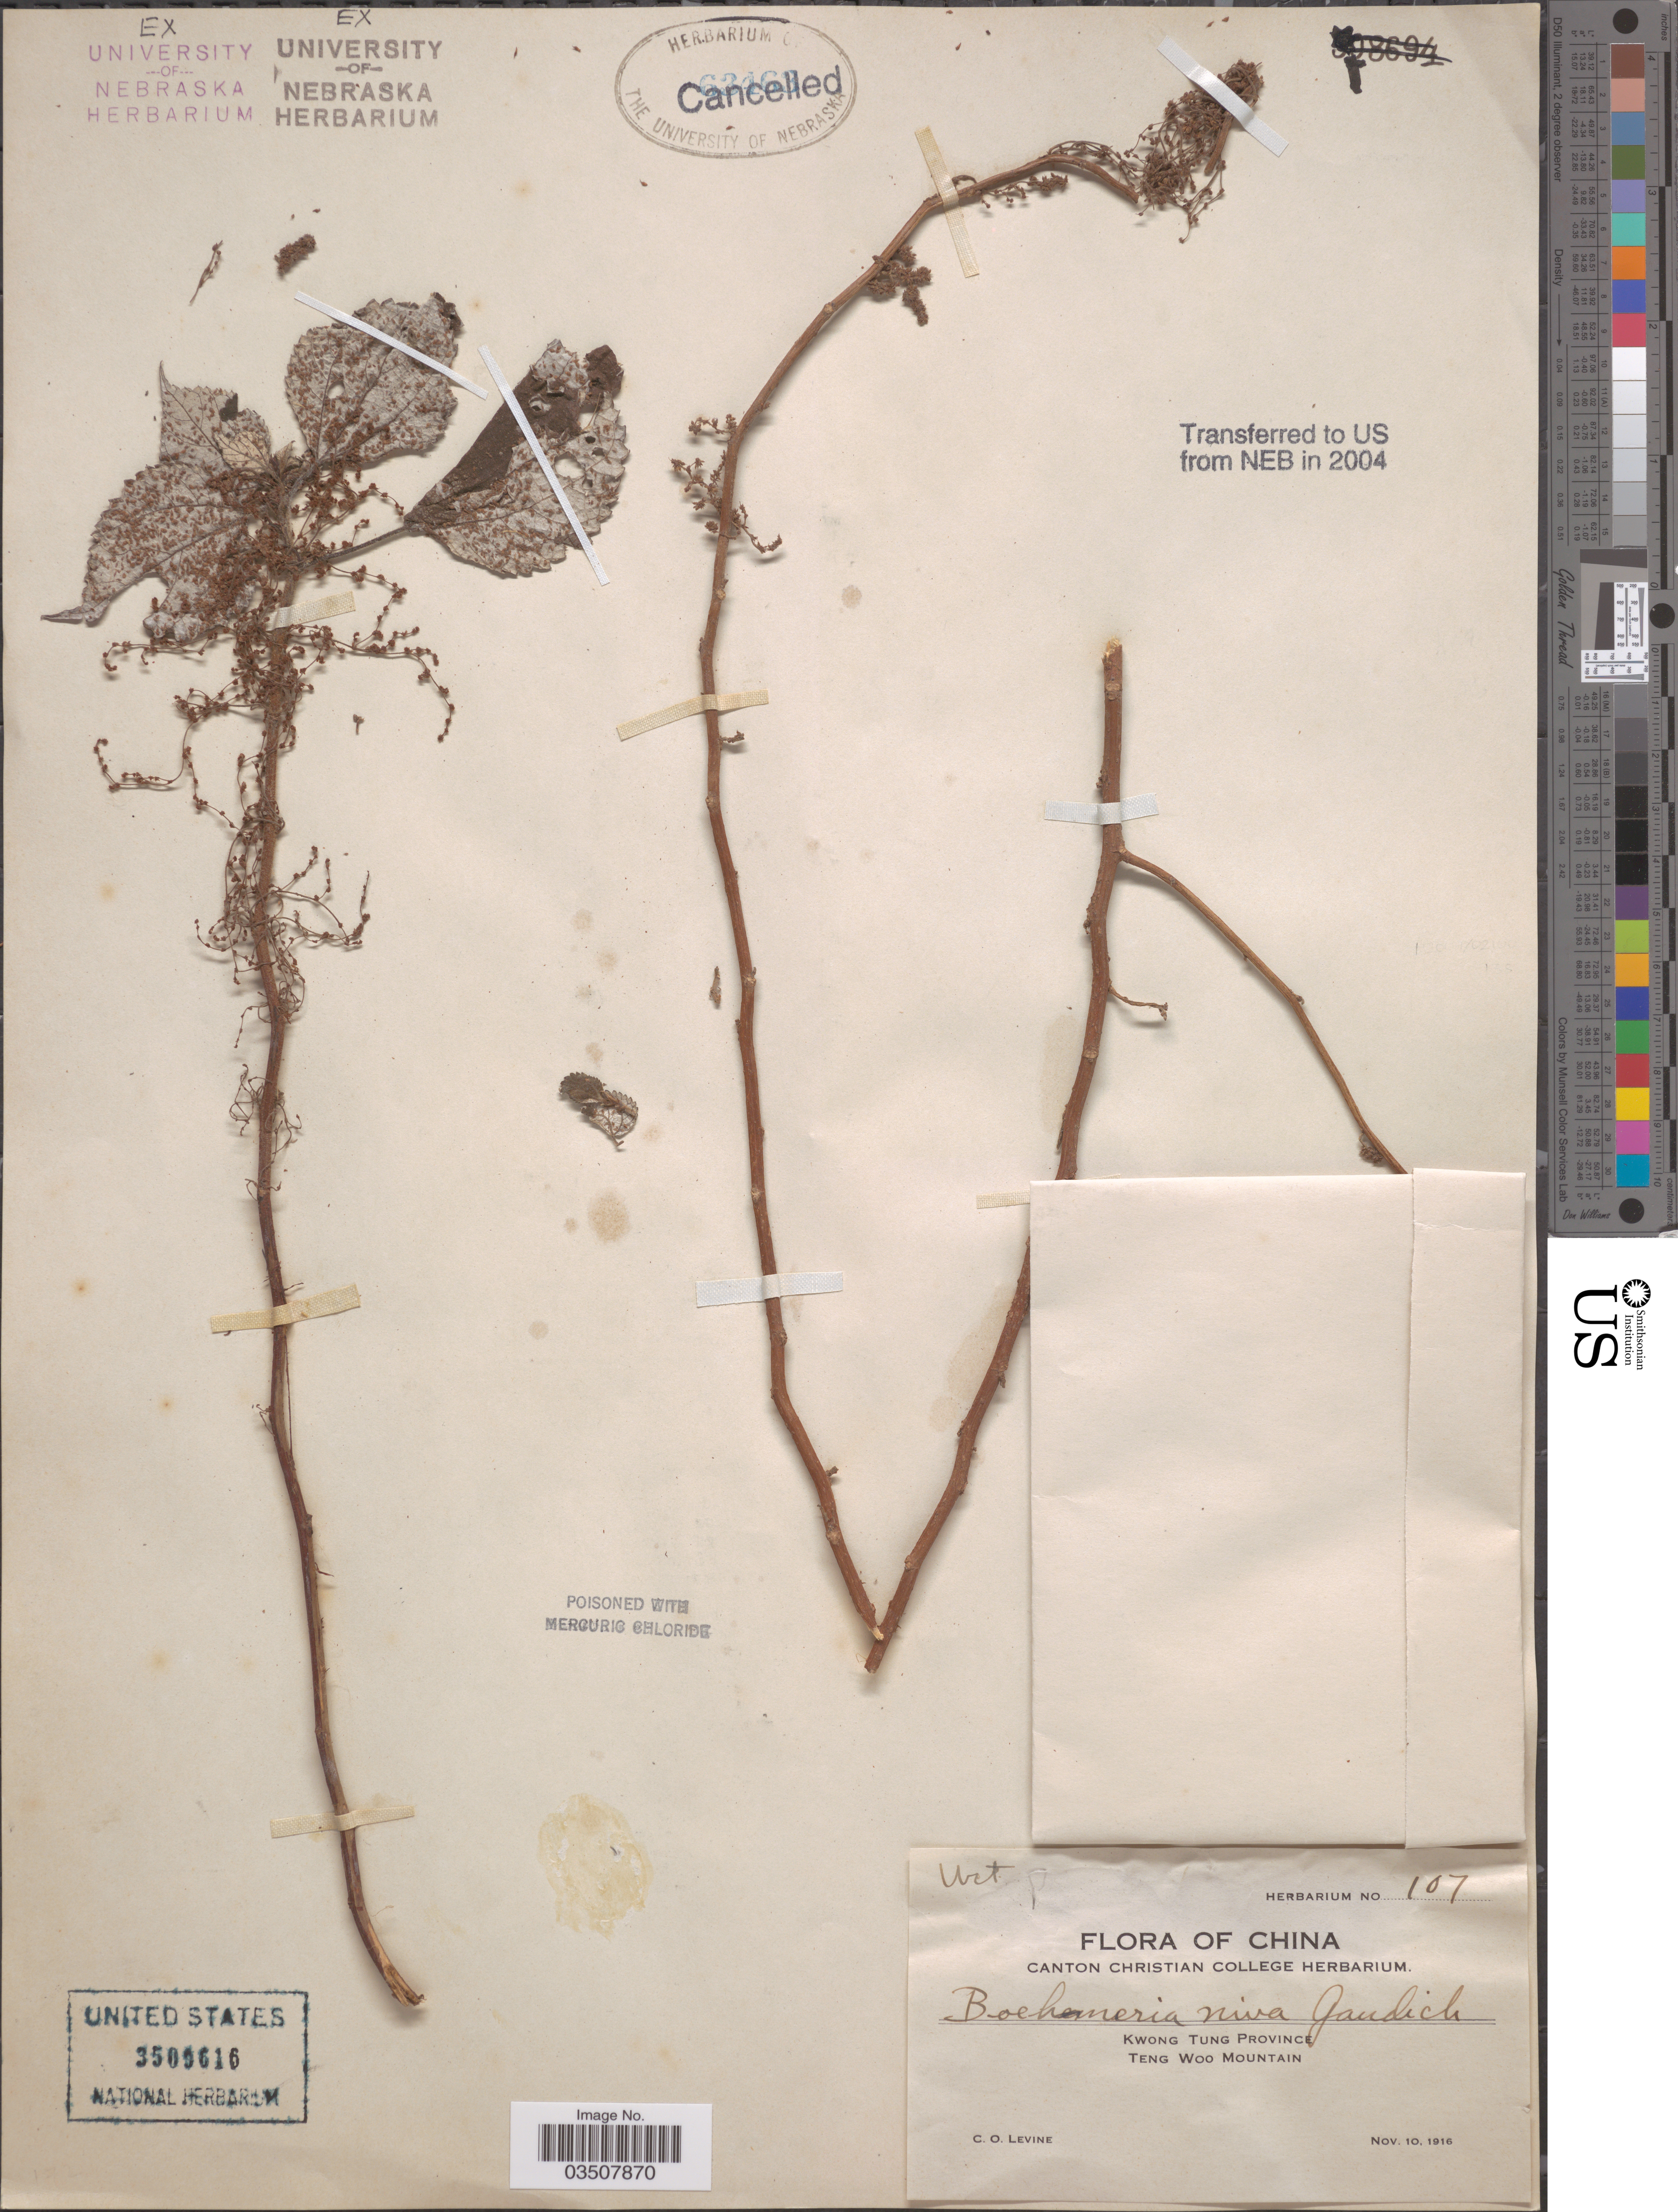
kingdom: Plantae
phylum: Tracheophyta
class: Magnoliopsida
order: Rosales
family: Urticaceae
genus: Boehmeria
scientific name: Boehmeria nivea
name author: (L.) Gaudich.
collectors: C. O. Levine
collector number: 107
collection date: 1916-11-10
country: China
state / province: Guangdong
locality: Kwong Tung Province. Teng Woo Mountain.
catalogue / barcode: US 3509616